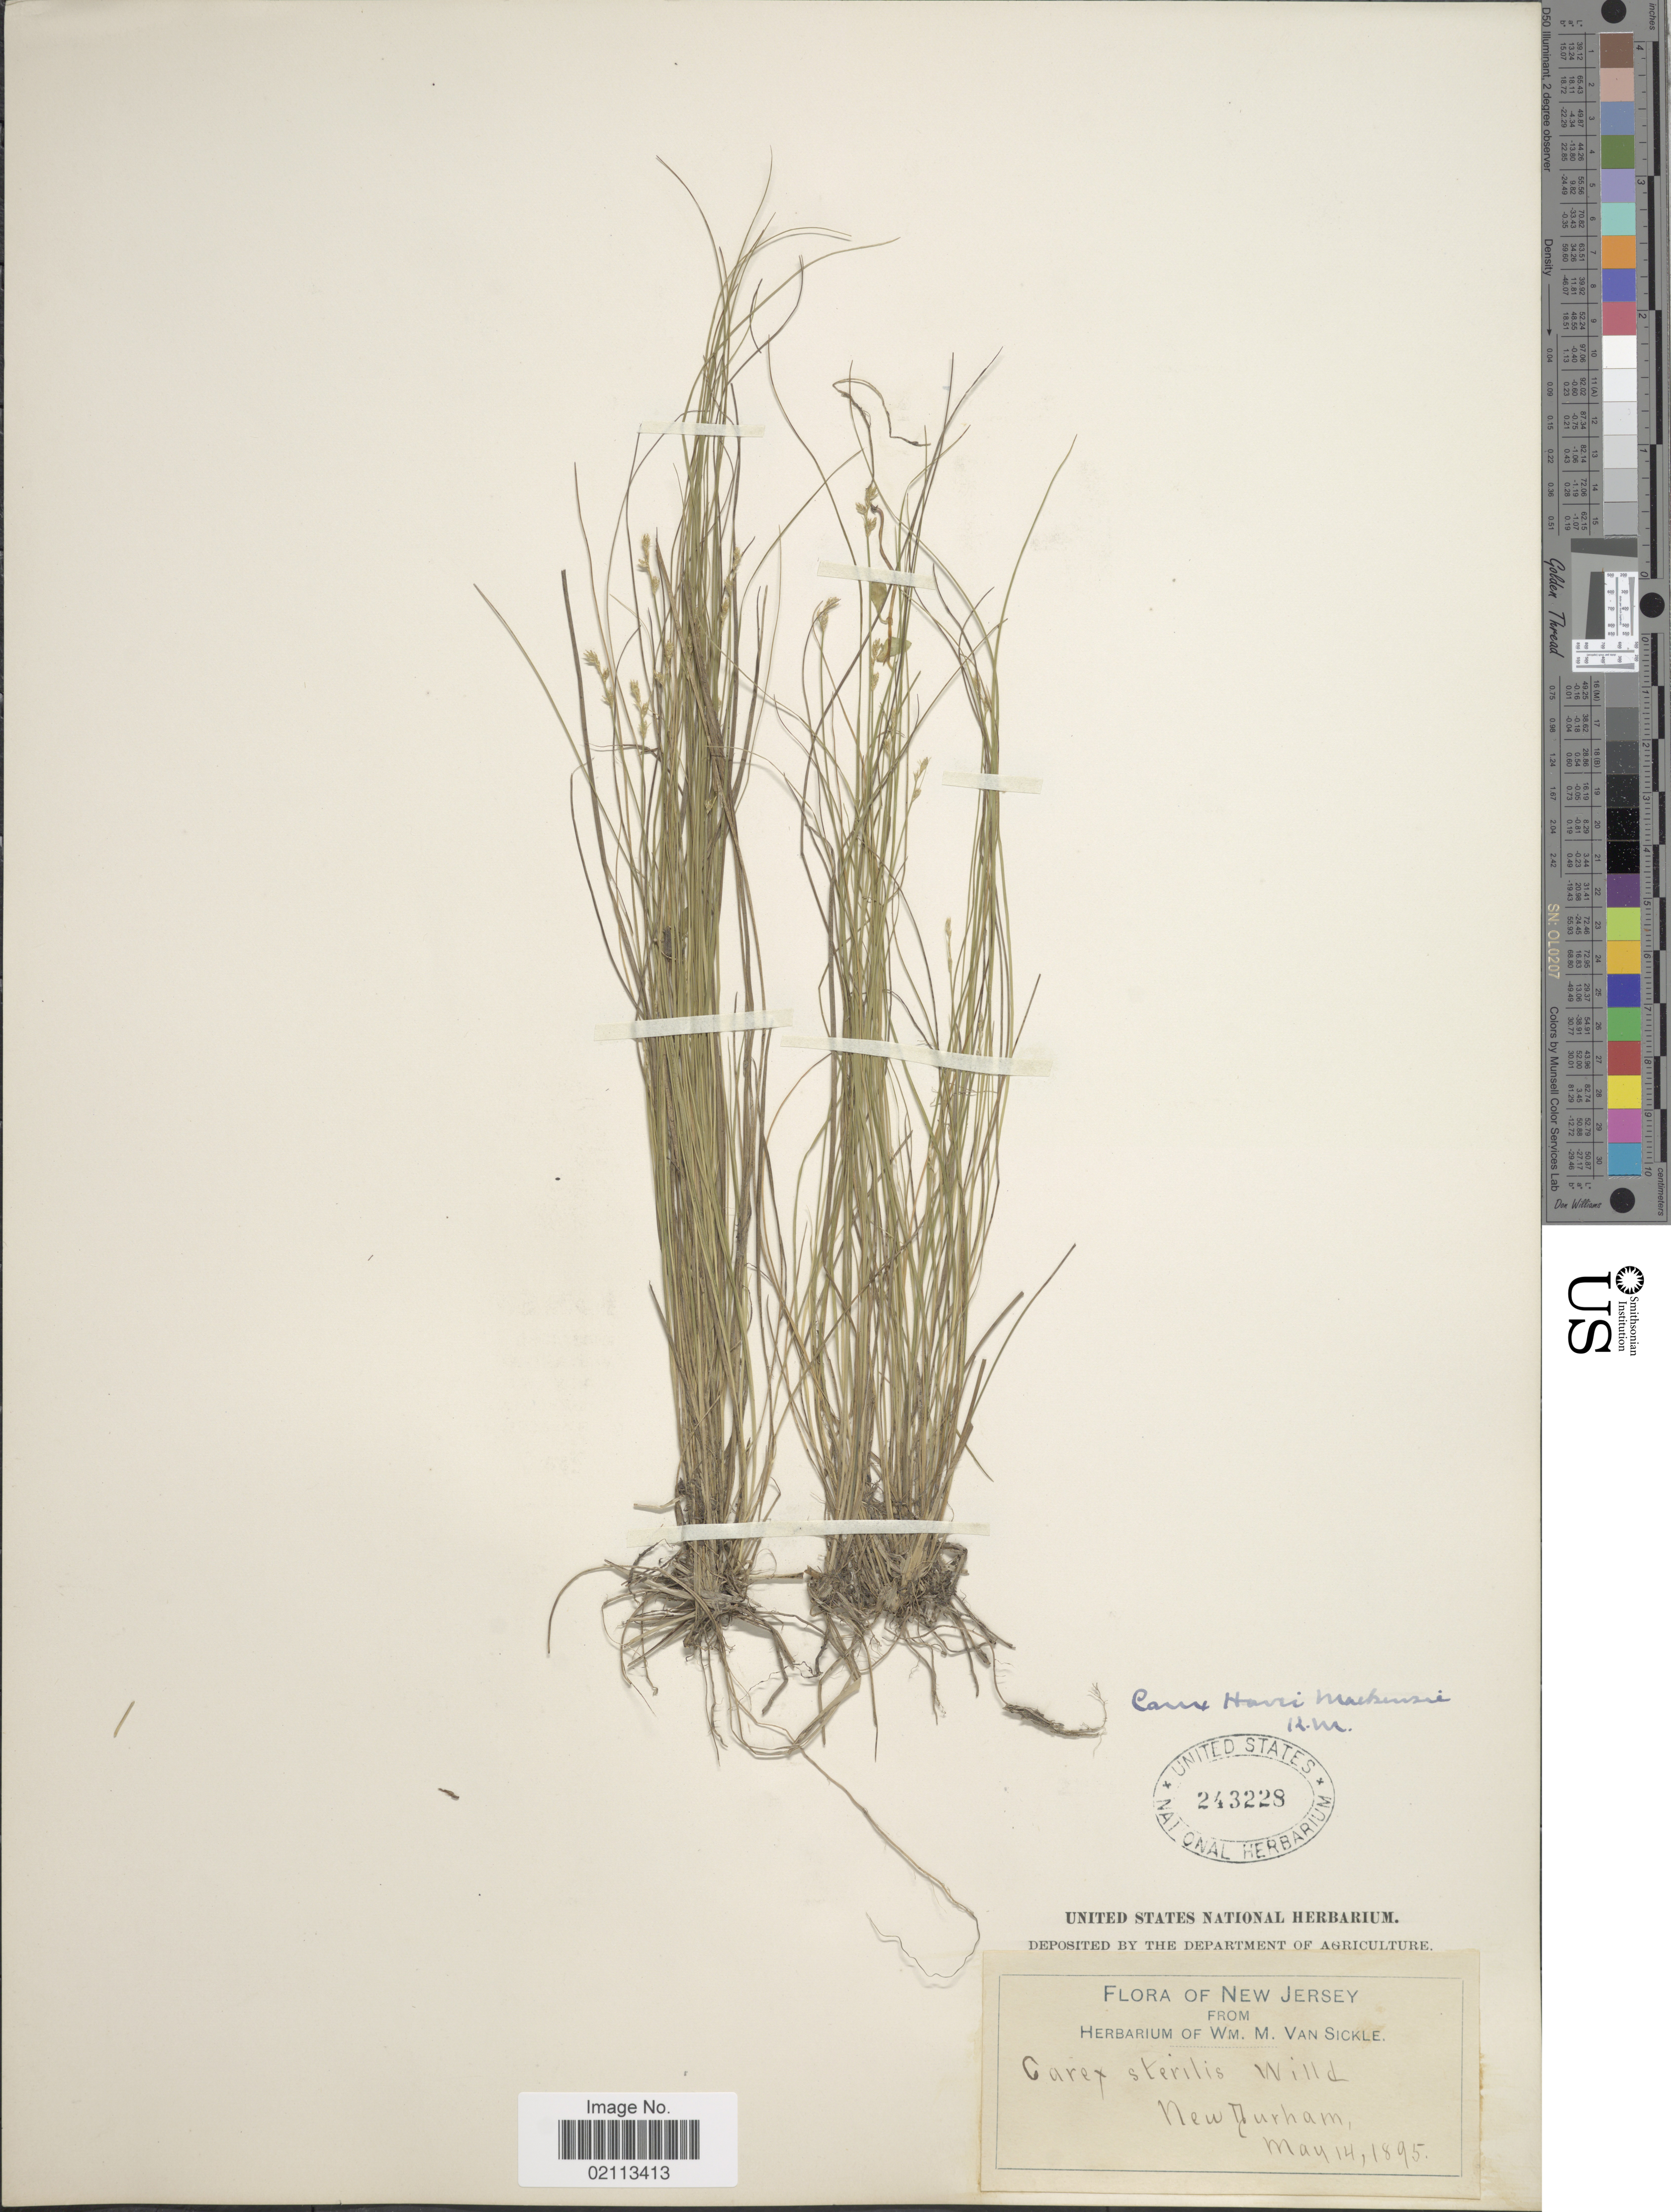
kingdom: Plantae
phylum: Tracheophyta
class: Liliopsida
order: Poales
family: Cyperaceae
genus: Carex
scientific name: Carex howei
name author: Mack.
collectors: ex herb. Wm. M. Van Sickle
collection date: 1895-05-14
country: United States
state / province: New Jersey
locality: New Durham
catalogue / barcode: US 243228